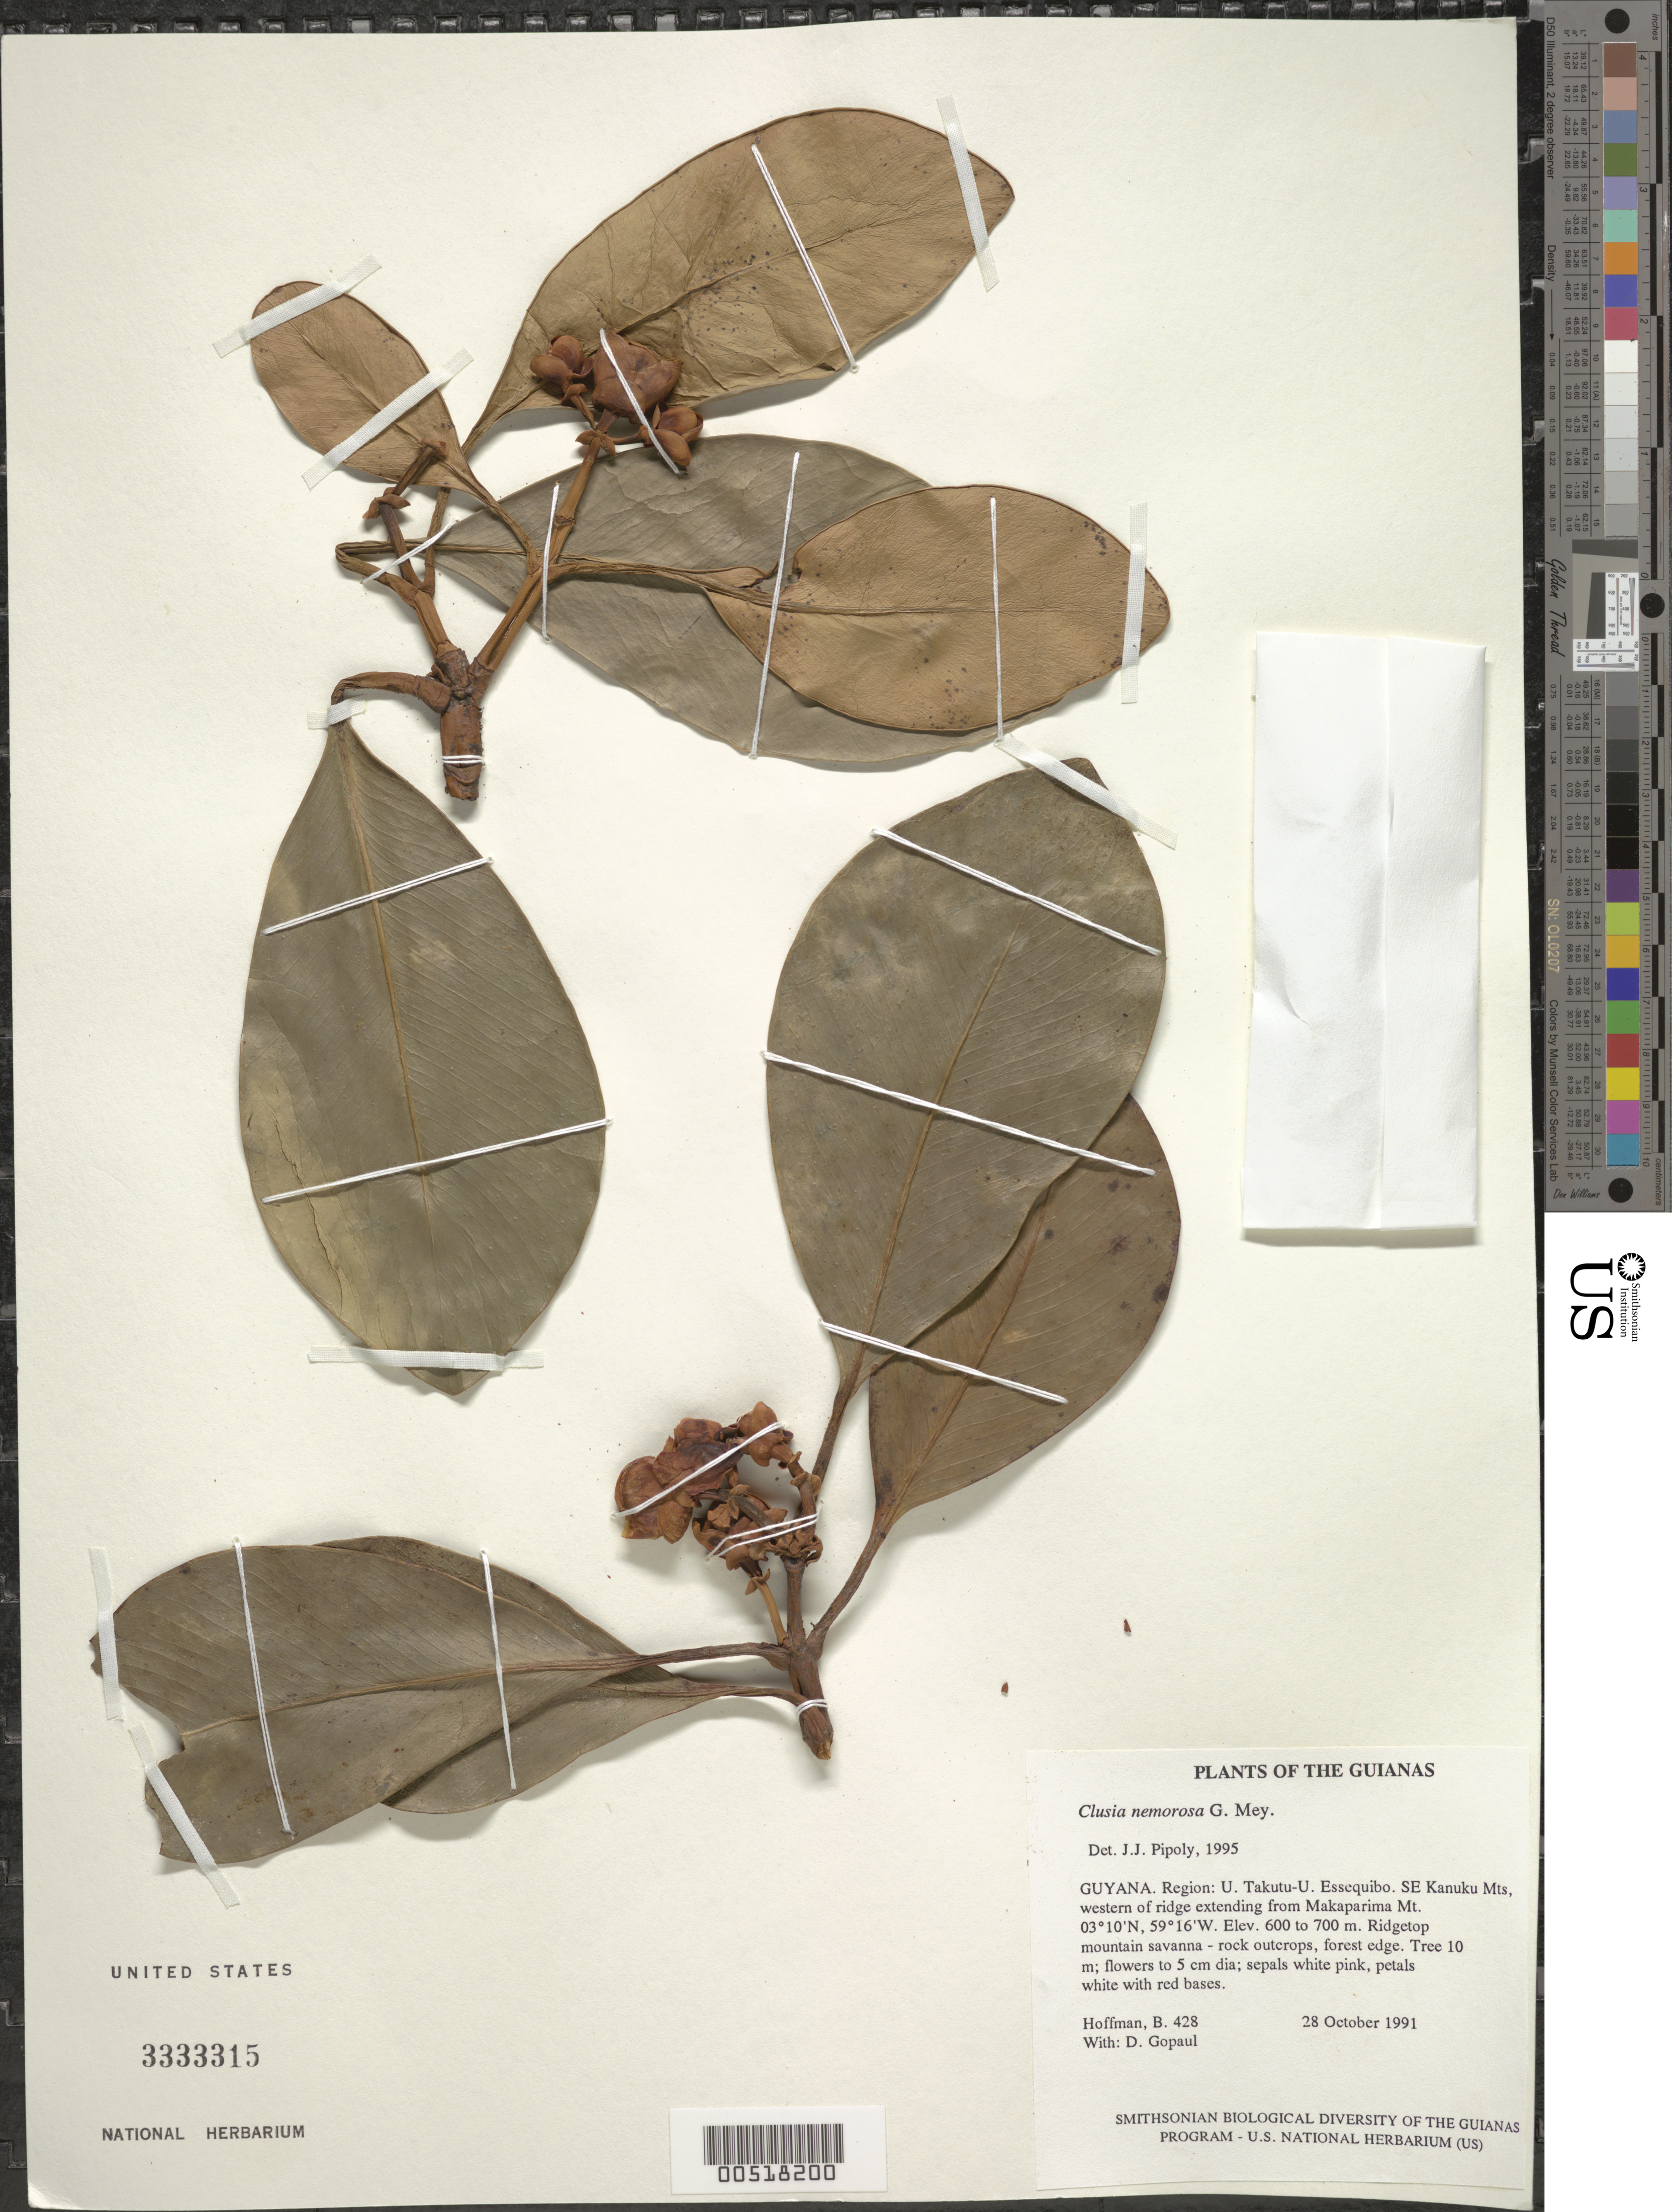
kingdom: Plantae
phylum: Tracheophyta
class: Magnoliopsida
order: Malpighiales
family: Clusiaceae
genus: Clusia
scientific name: Clusia nemorosa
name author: G. Mey.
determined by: Pipoly, J. J., III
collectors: B. Hoffman & D. Gopaul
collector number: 428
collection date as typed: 28 October 1991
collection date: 1991-10-28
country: Guyana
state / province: U. Takutu-U. Essequibo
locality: SE Kanuku Mts; western end of ridge extending from Makaparima Mountain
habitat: Ridgetop mountain savanna - rock outcrops, forest edge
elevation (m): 600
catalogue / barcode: US 3333315